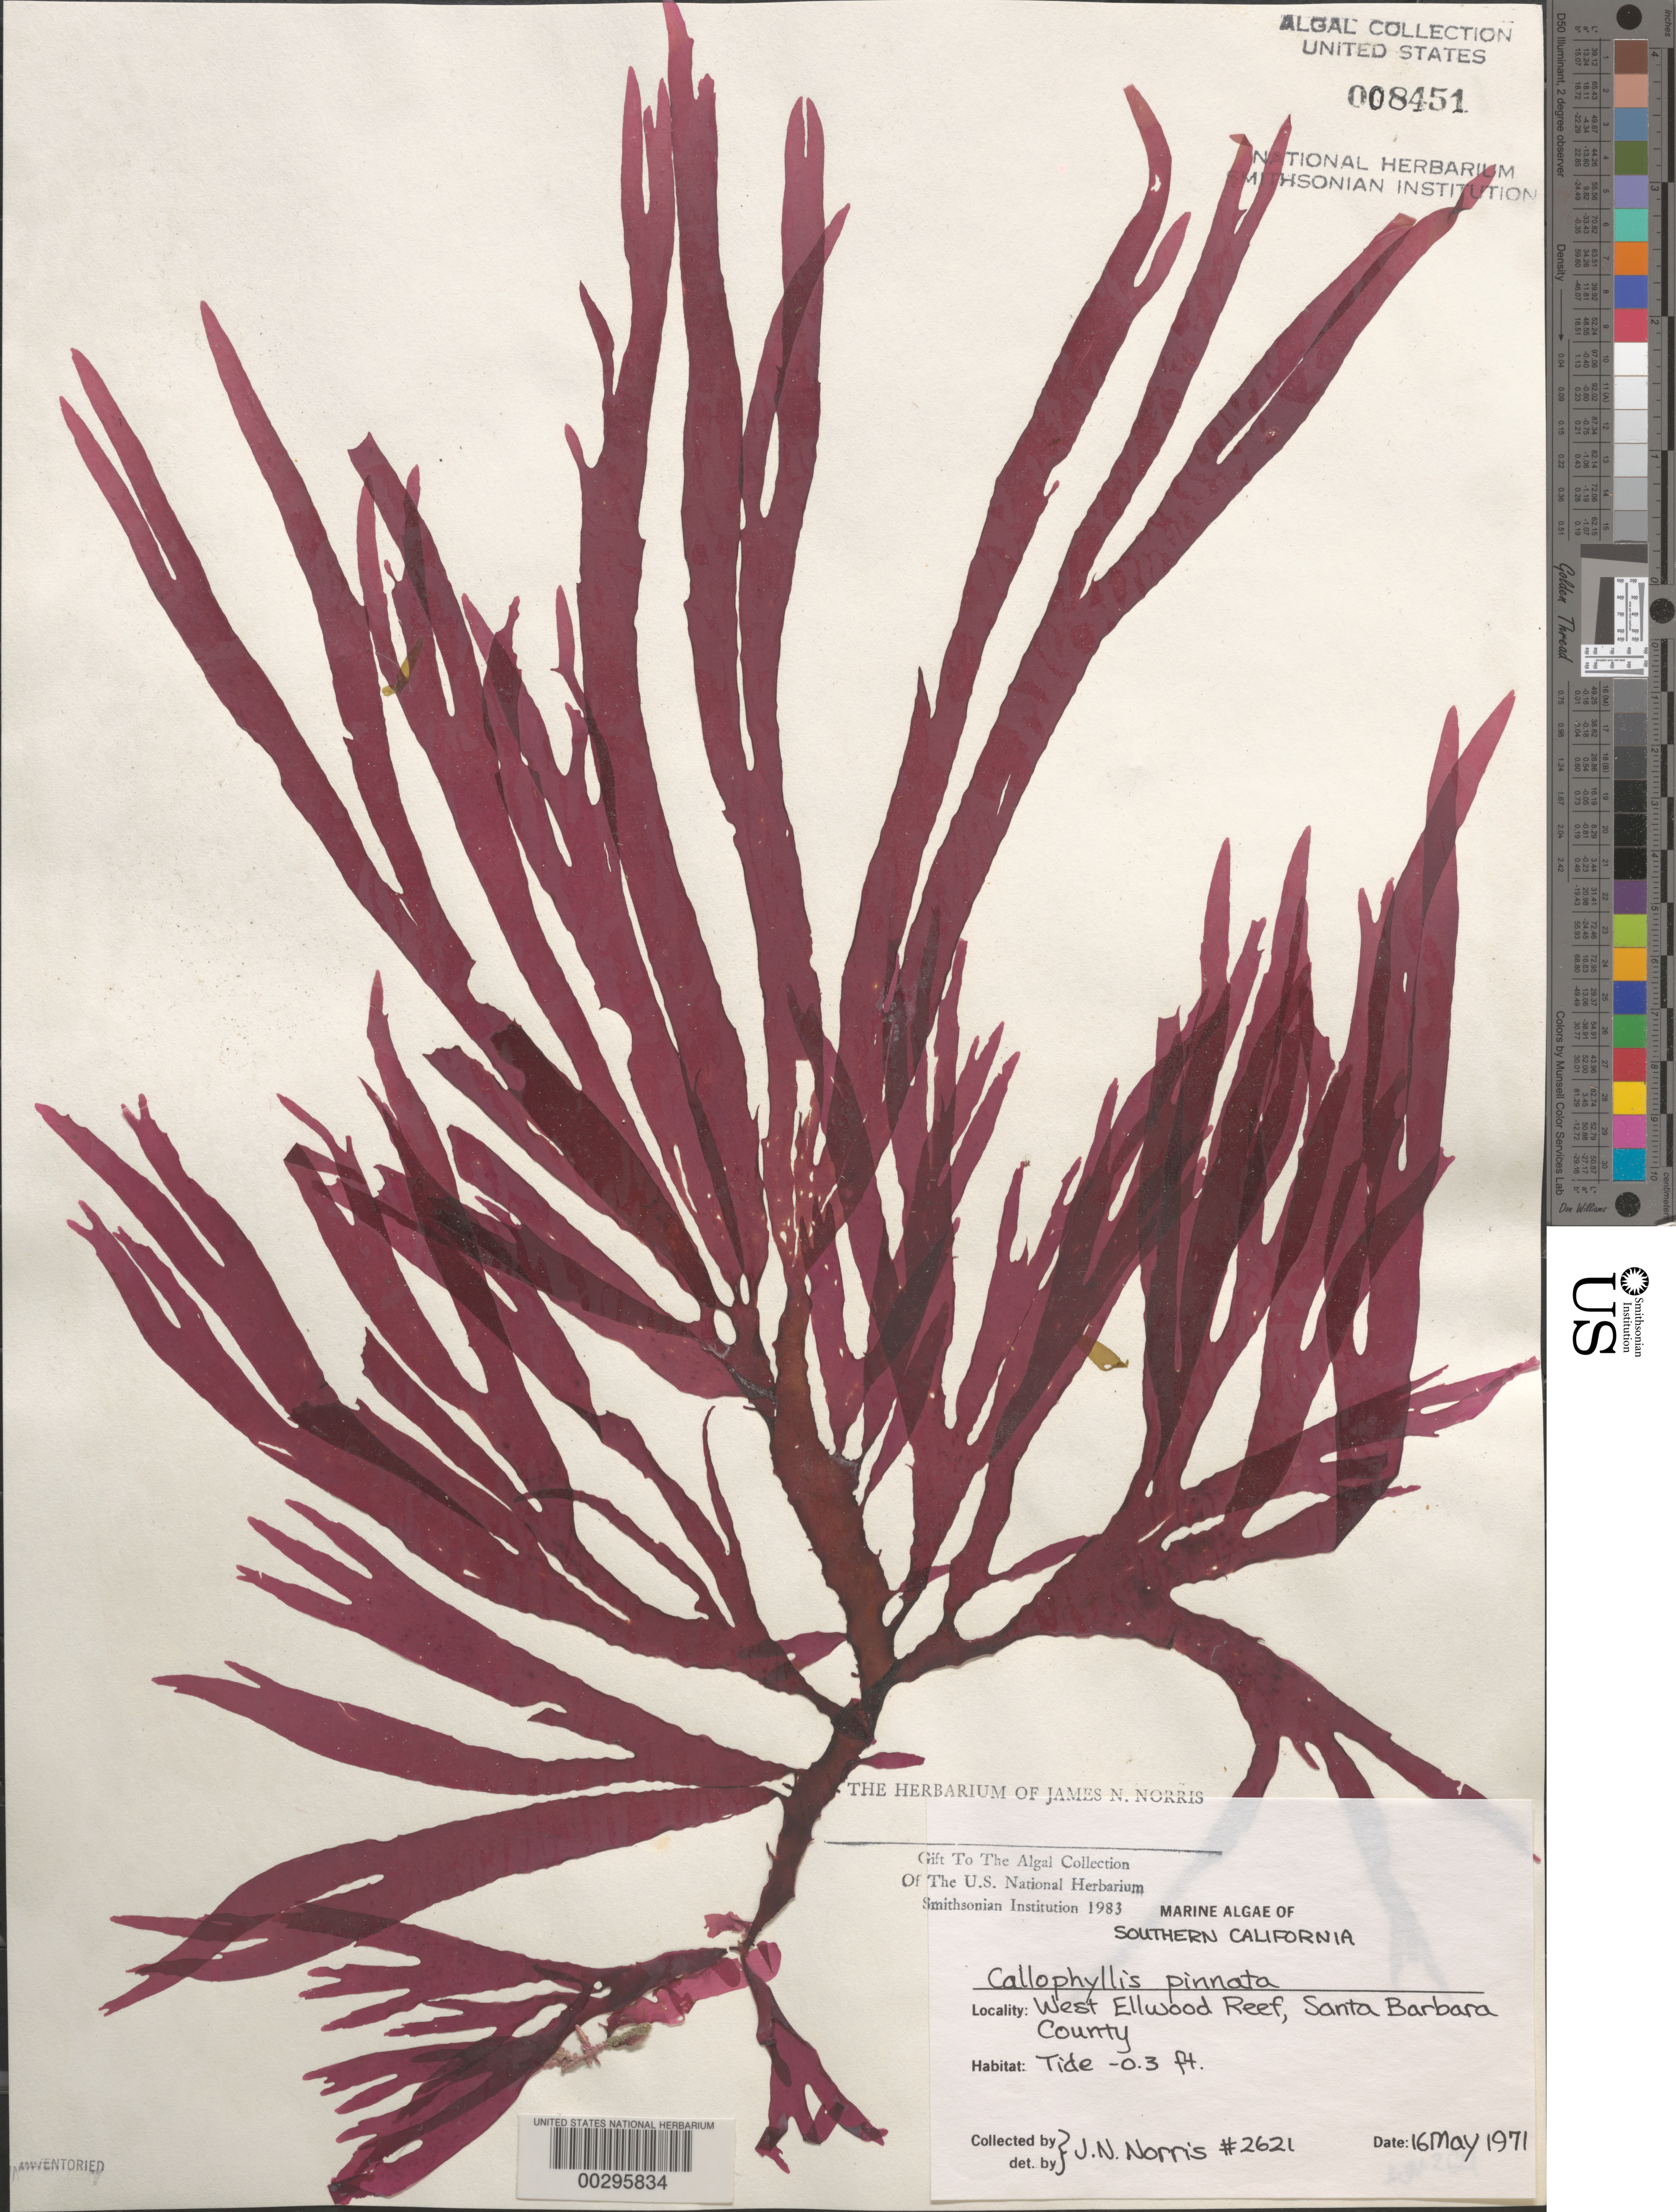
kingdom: Plantae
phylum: Rhodophyta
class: Florideophyceae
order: Gigartinales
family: Kallymeniaceae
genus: Callophyllis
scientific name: Callophyllis pinnata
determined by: Norris, James N.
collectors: J. N. Norris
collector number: JN-2621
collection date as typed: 16 May 1971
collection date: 1971-05-16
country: United States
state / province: California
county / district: Santa Barbara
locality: West Ellwood Reef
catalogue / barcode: US 8451